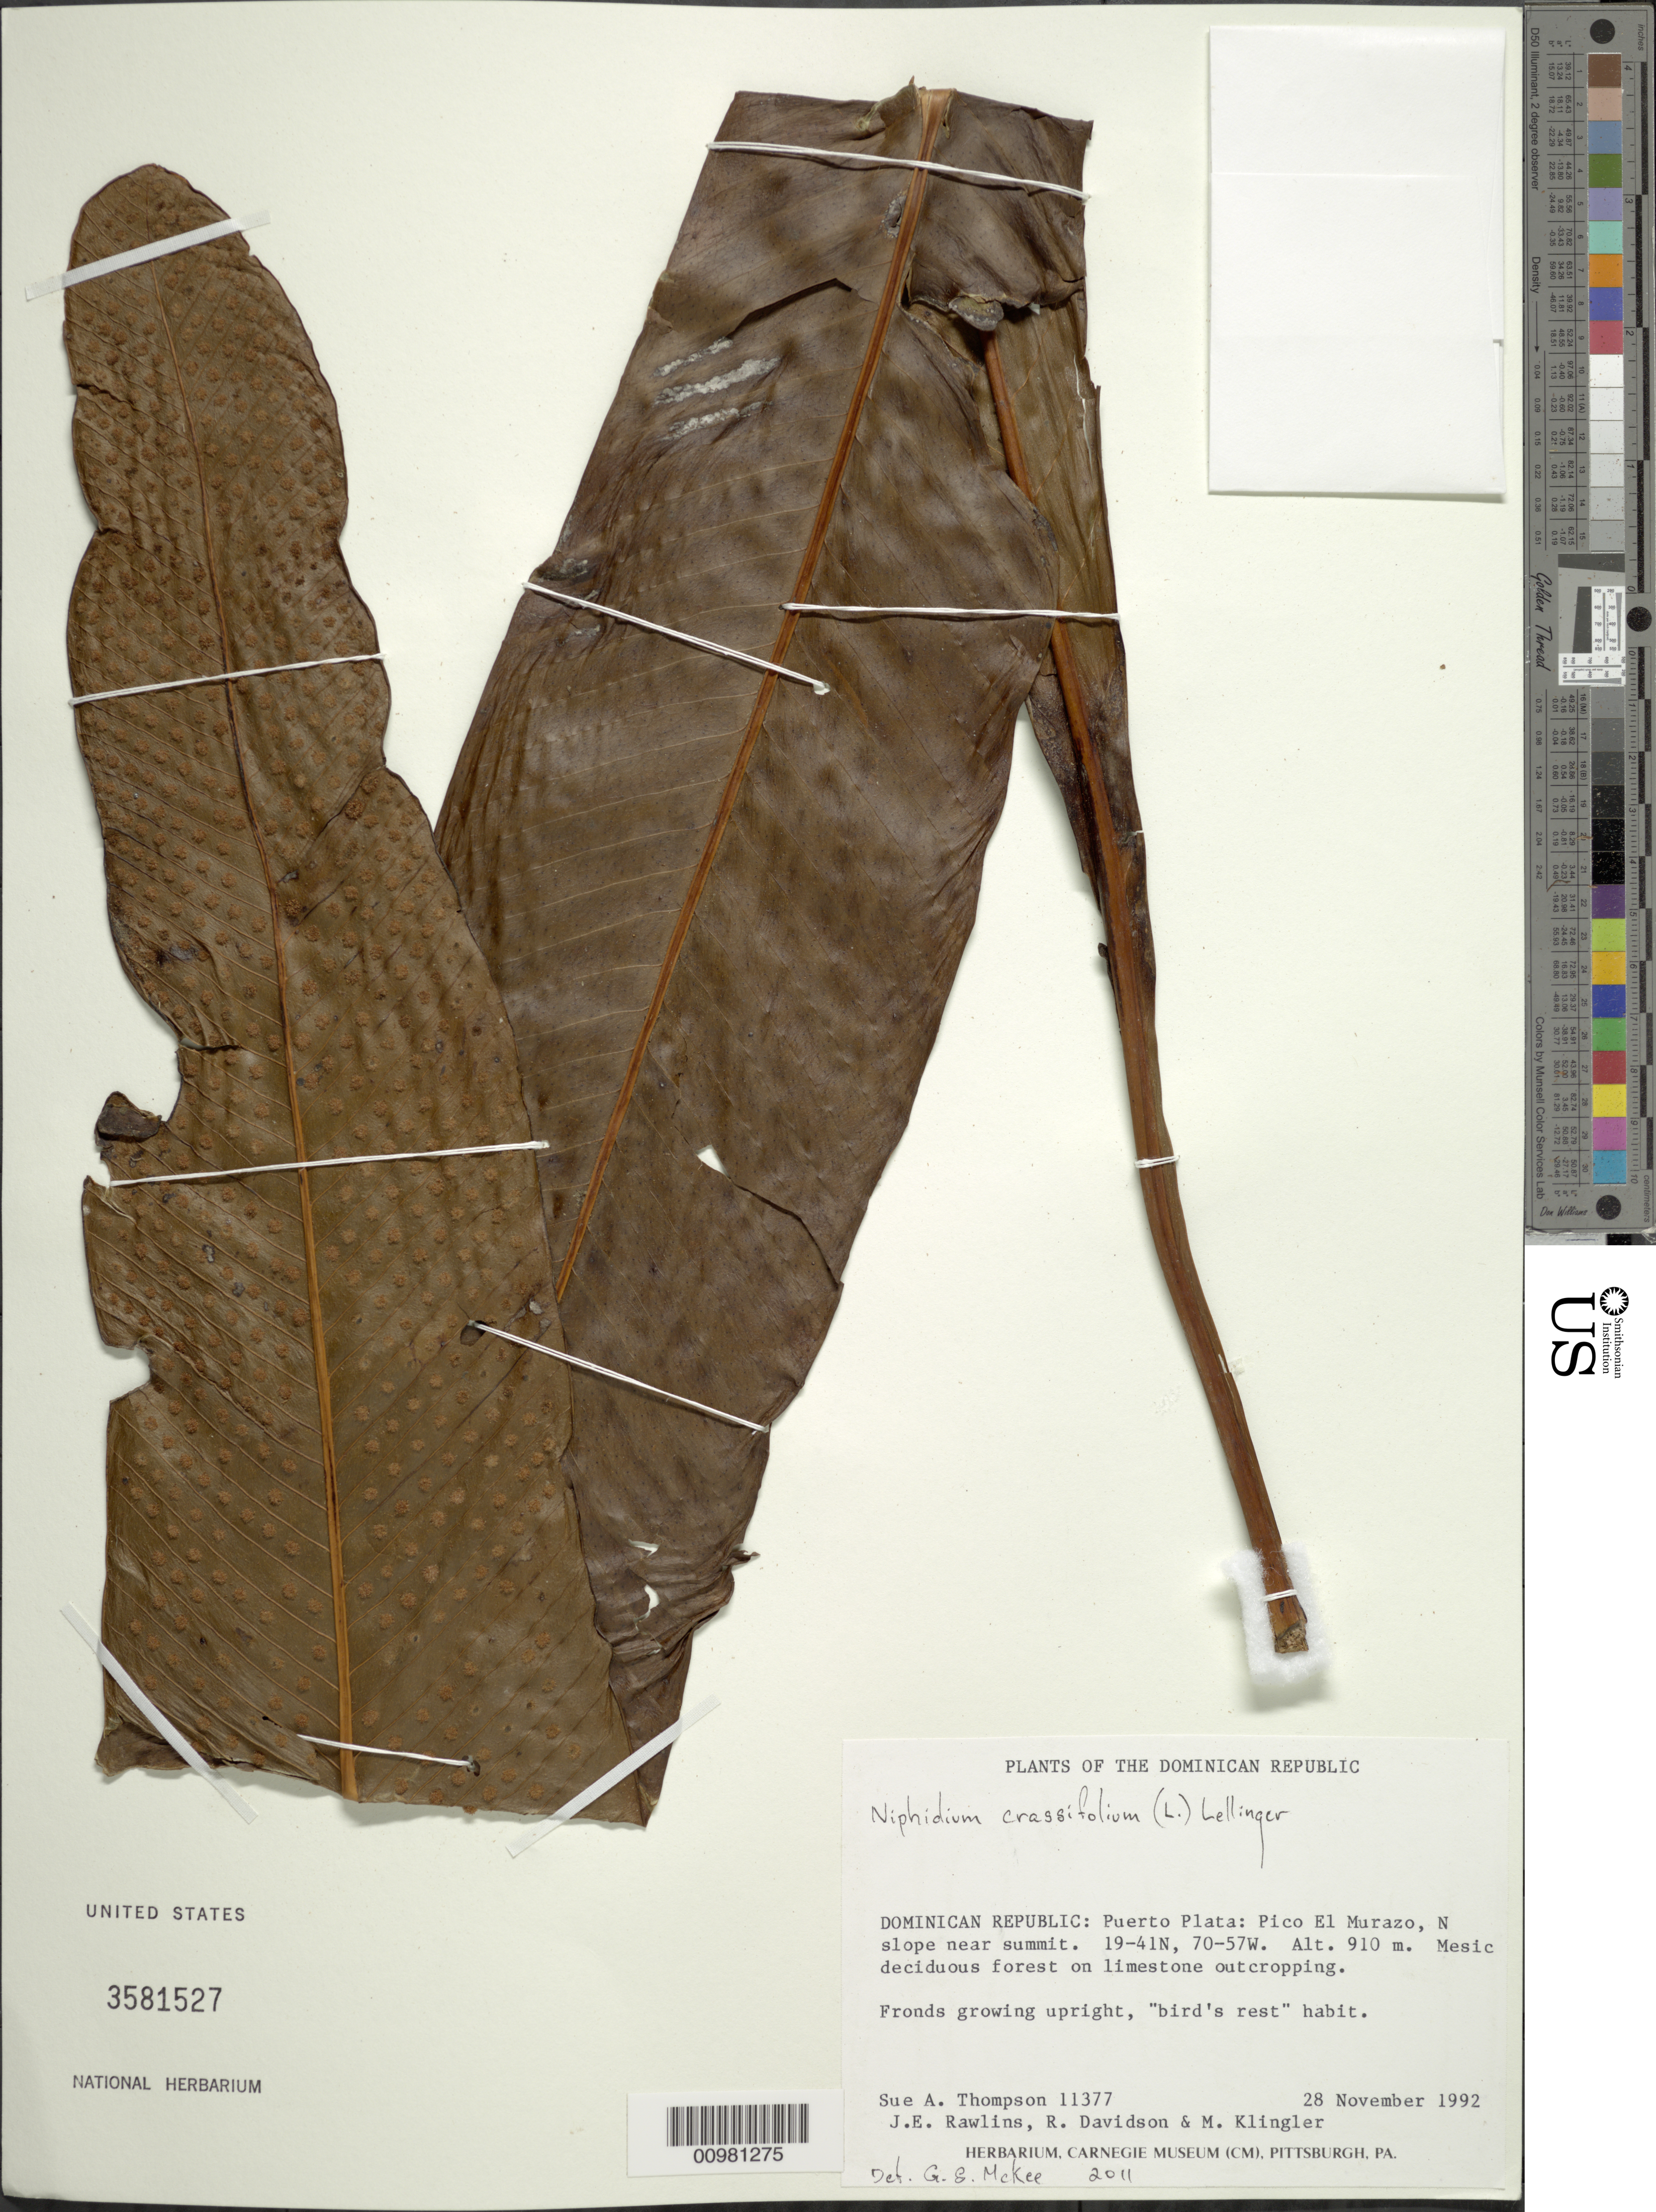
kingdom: Plantae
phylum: Tracheophyta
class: Polypodiopsida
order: Polypodiales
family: Polypodiaceae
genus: Niphidium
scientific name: Niphidium crassifolium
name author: (L.) Lellinger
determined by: McKee, G. S., (US), NMNH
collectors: S. A. Thompson, J. Rawlins, R. Davidson & M. Klingler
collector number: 11377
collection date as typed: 28 Nov 1992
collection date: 1992-11-28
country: Dominican Republic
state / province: Puerto Plata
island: Hispaniola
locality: Pico El Murazo, N slope near summit.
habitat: Mesic deciduous forest on limestone outcropping.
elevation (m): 910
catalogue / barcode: US 3581527